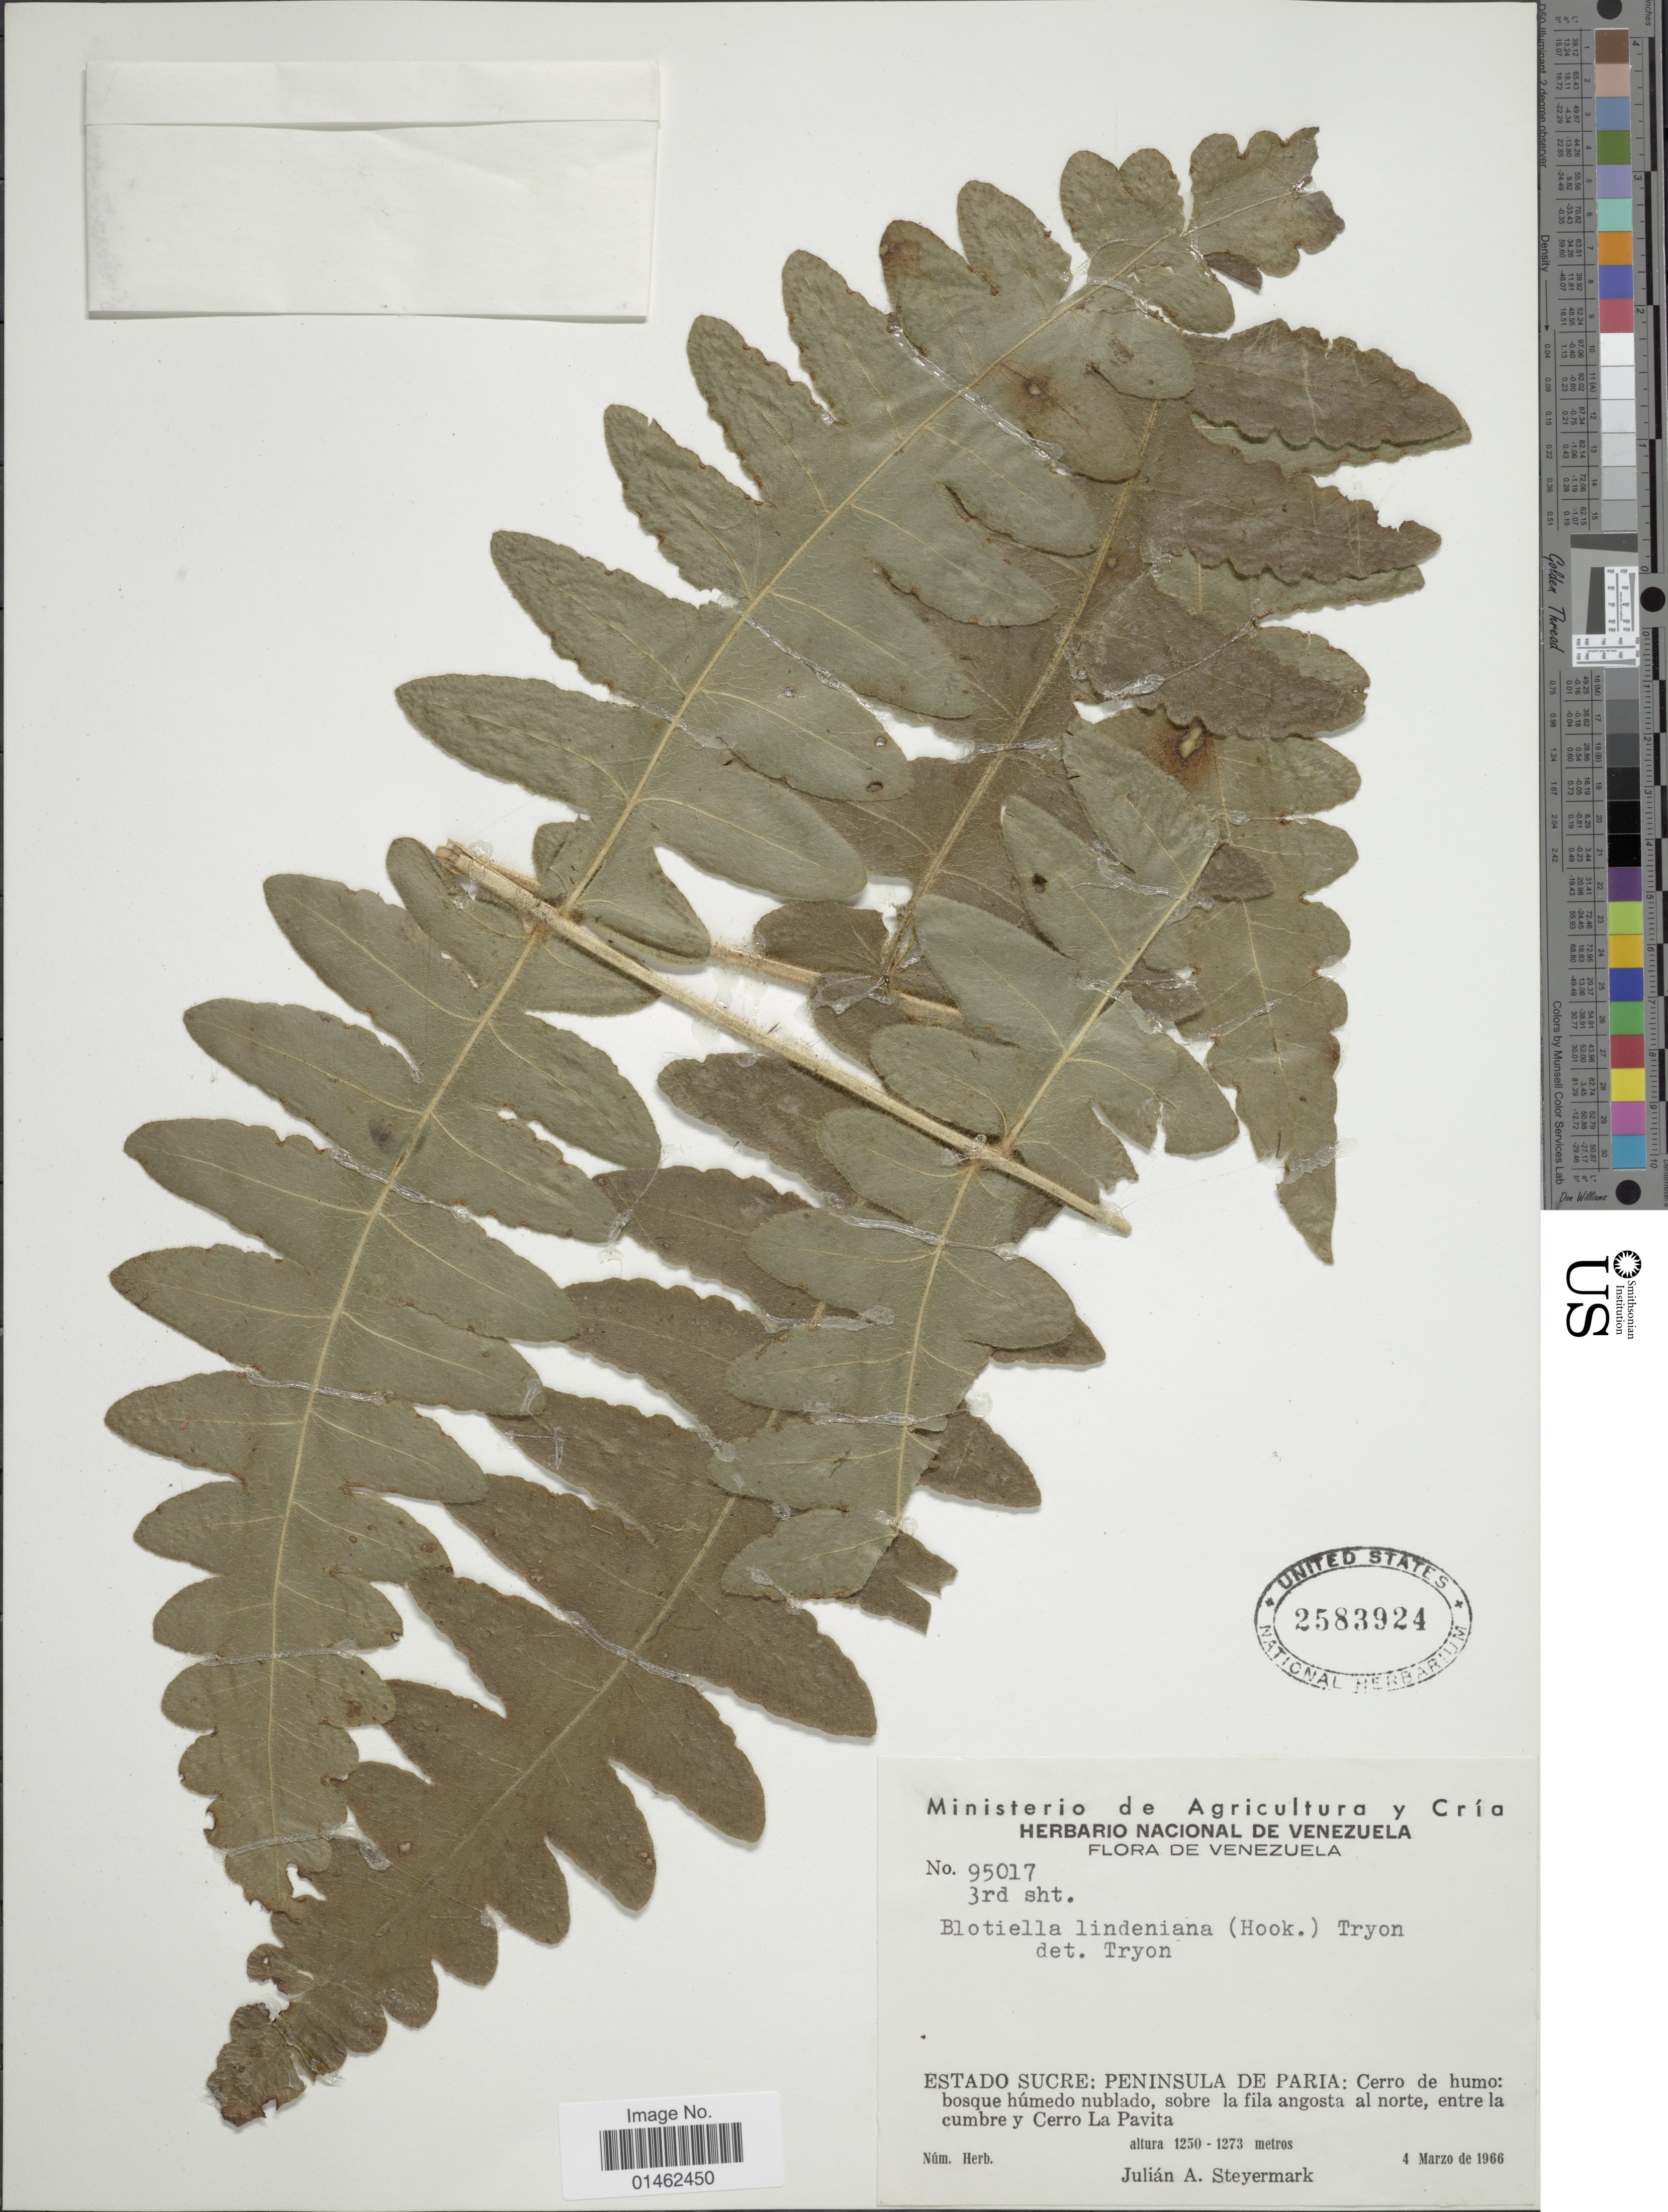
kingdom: Plantae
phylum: Tracheophyta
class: Polypodiopsida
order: Polypodiales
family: Dennstaedtiaceae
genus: Blotiella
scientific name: Blotiella lindeniana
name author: (Hook.) R.M. Tryon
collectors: J. Steyermark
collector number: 95017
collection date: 1966-03-04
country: Venezuela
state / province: Sucre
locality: Peninsula de Paria: Cerro de humo: bosque húmedo nublado, sobre la fila angosta al norte, entre la cumbre y Cerro La Pavita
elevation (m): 1250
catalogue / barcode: US 2583924